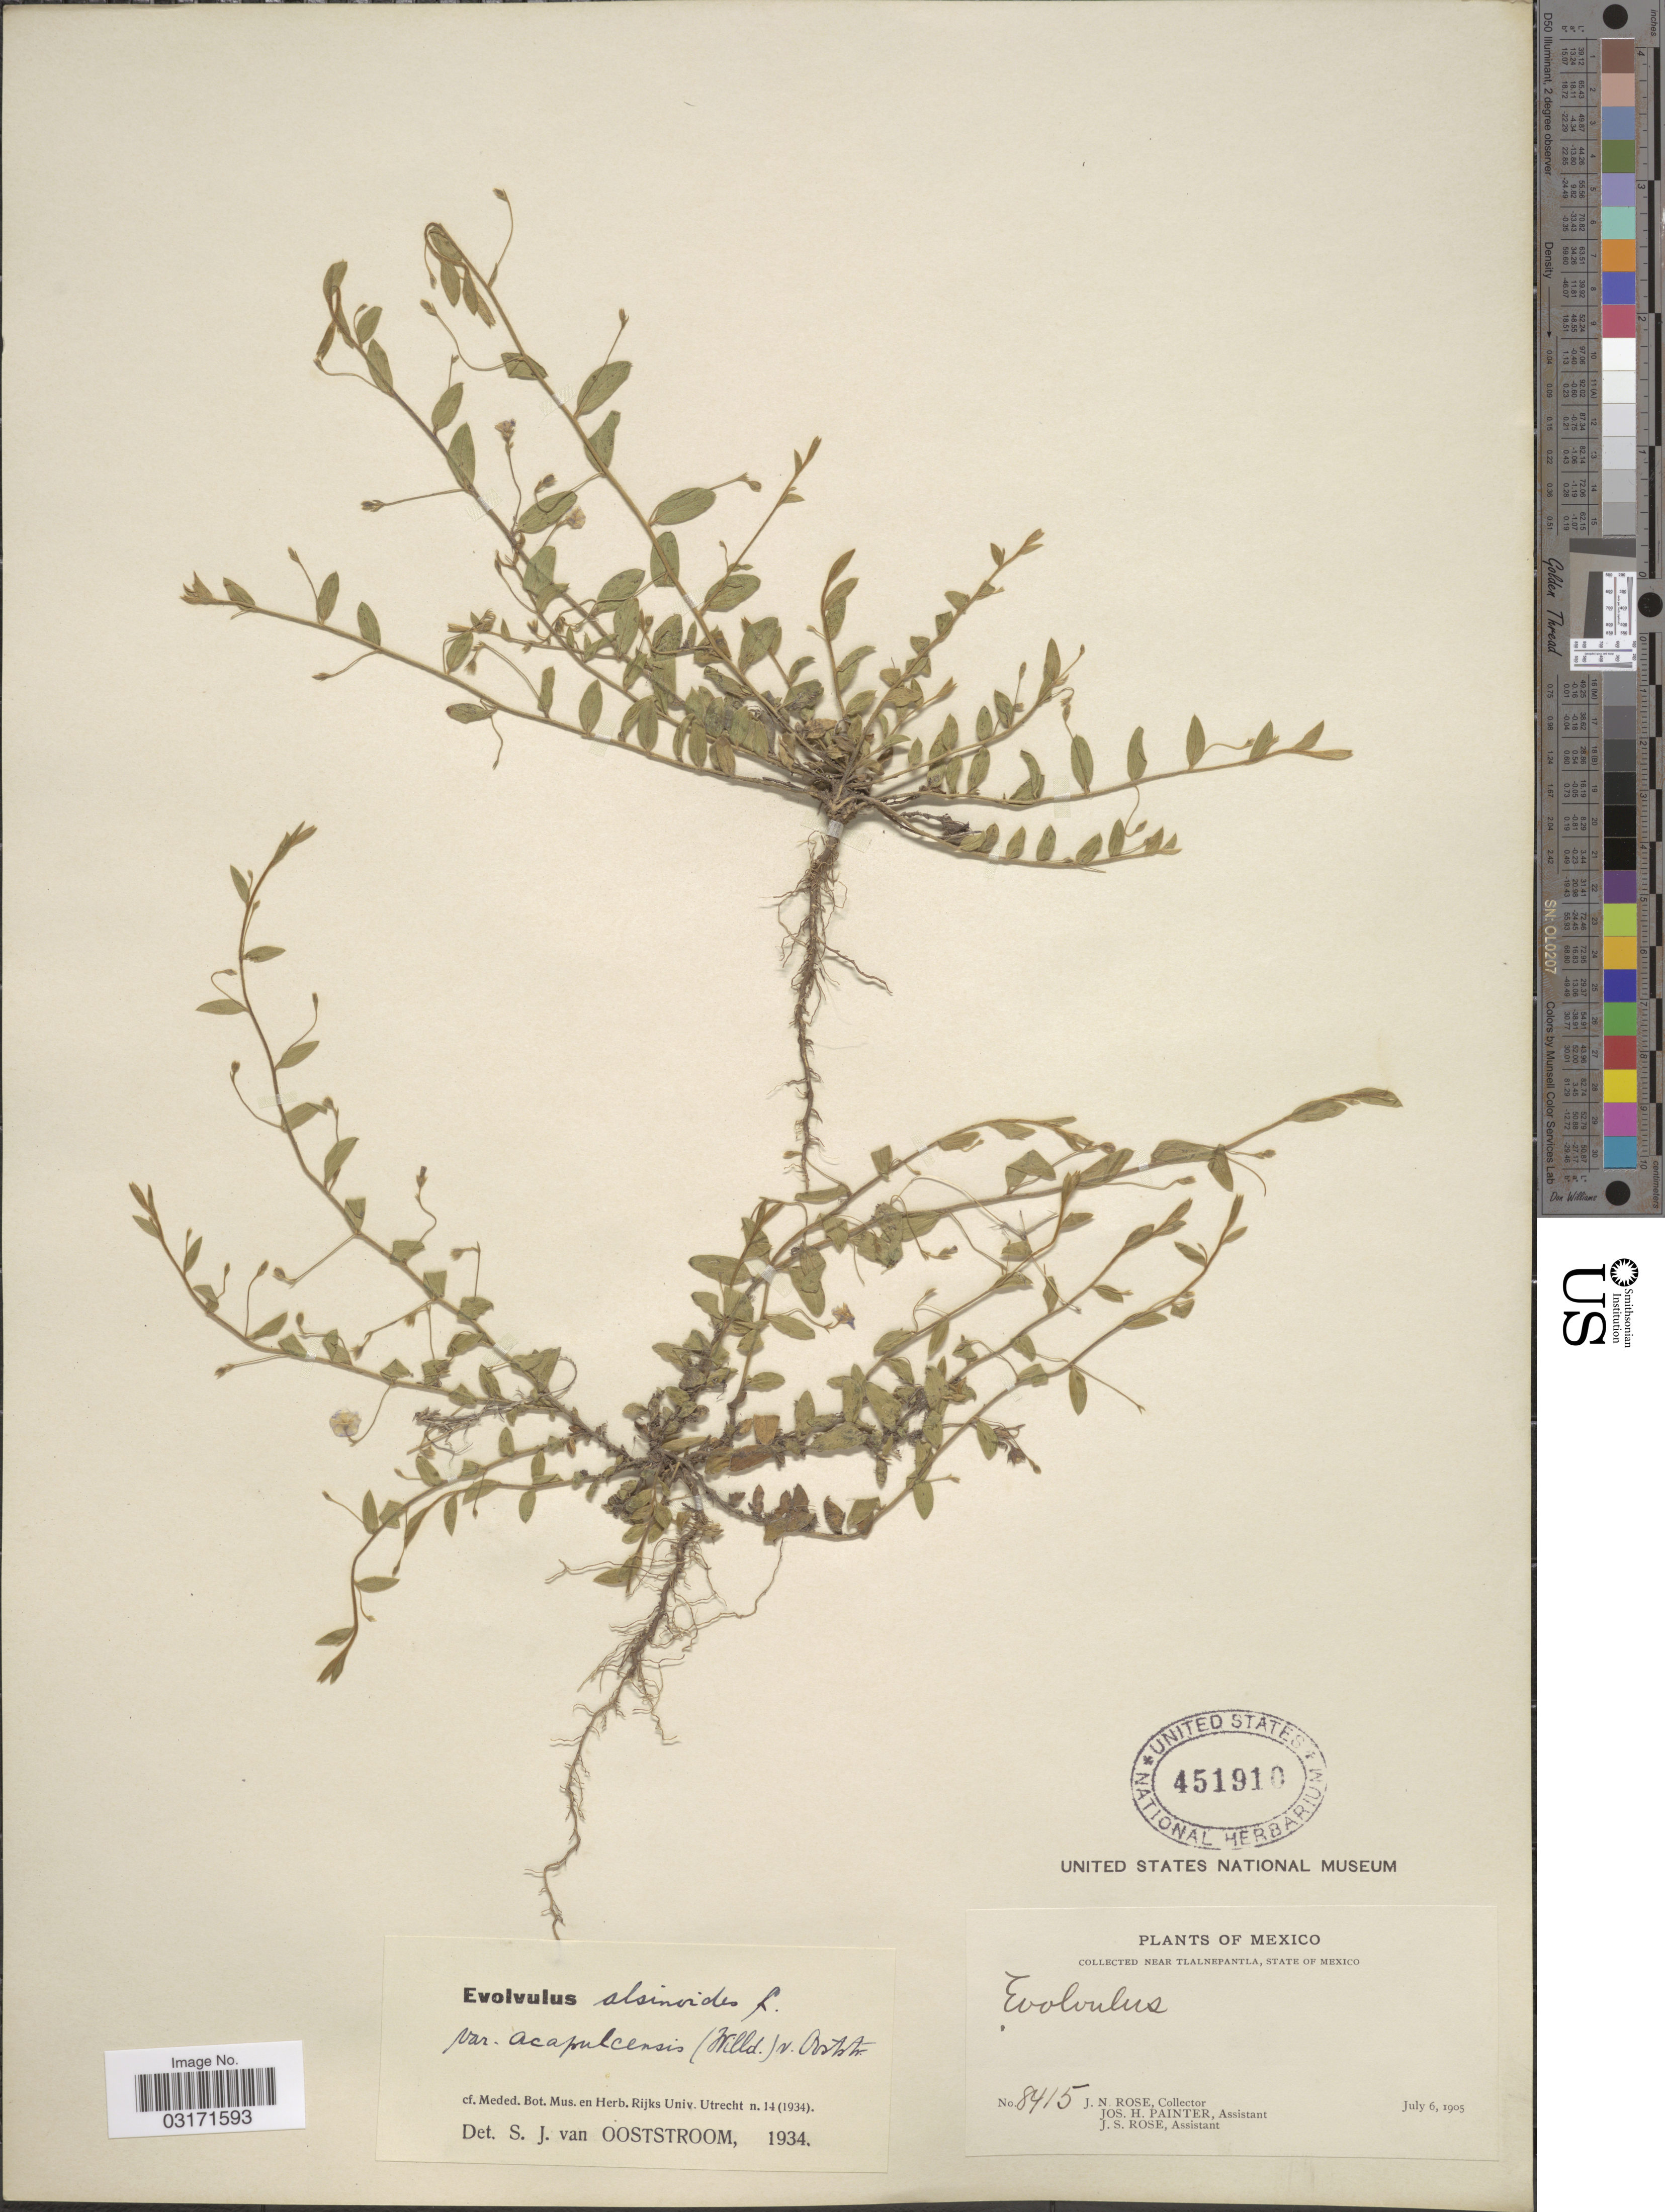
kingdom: Plantae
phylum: Tracheophyta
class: Magnoliopsida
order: Solanales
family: Convolvulaceae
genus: Evolvulus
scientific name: Evolvulus alsinoides var. acapulcensis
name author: (Willd. ex Schult.) Ooststr.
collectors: J. N. Rose, J. H. Painter & J. S. Rose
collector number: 8415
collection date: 1905-07-06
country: Mexico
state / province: México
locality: Near Tlalnepantla.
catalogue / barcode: US 451910